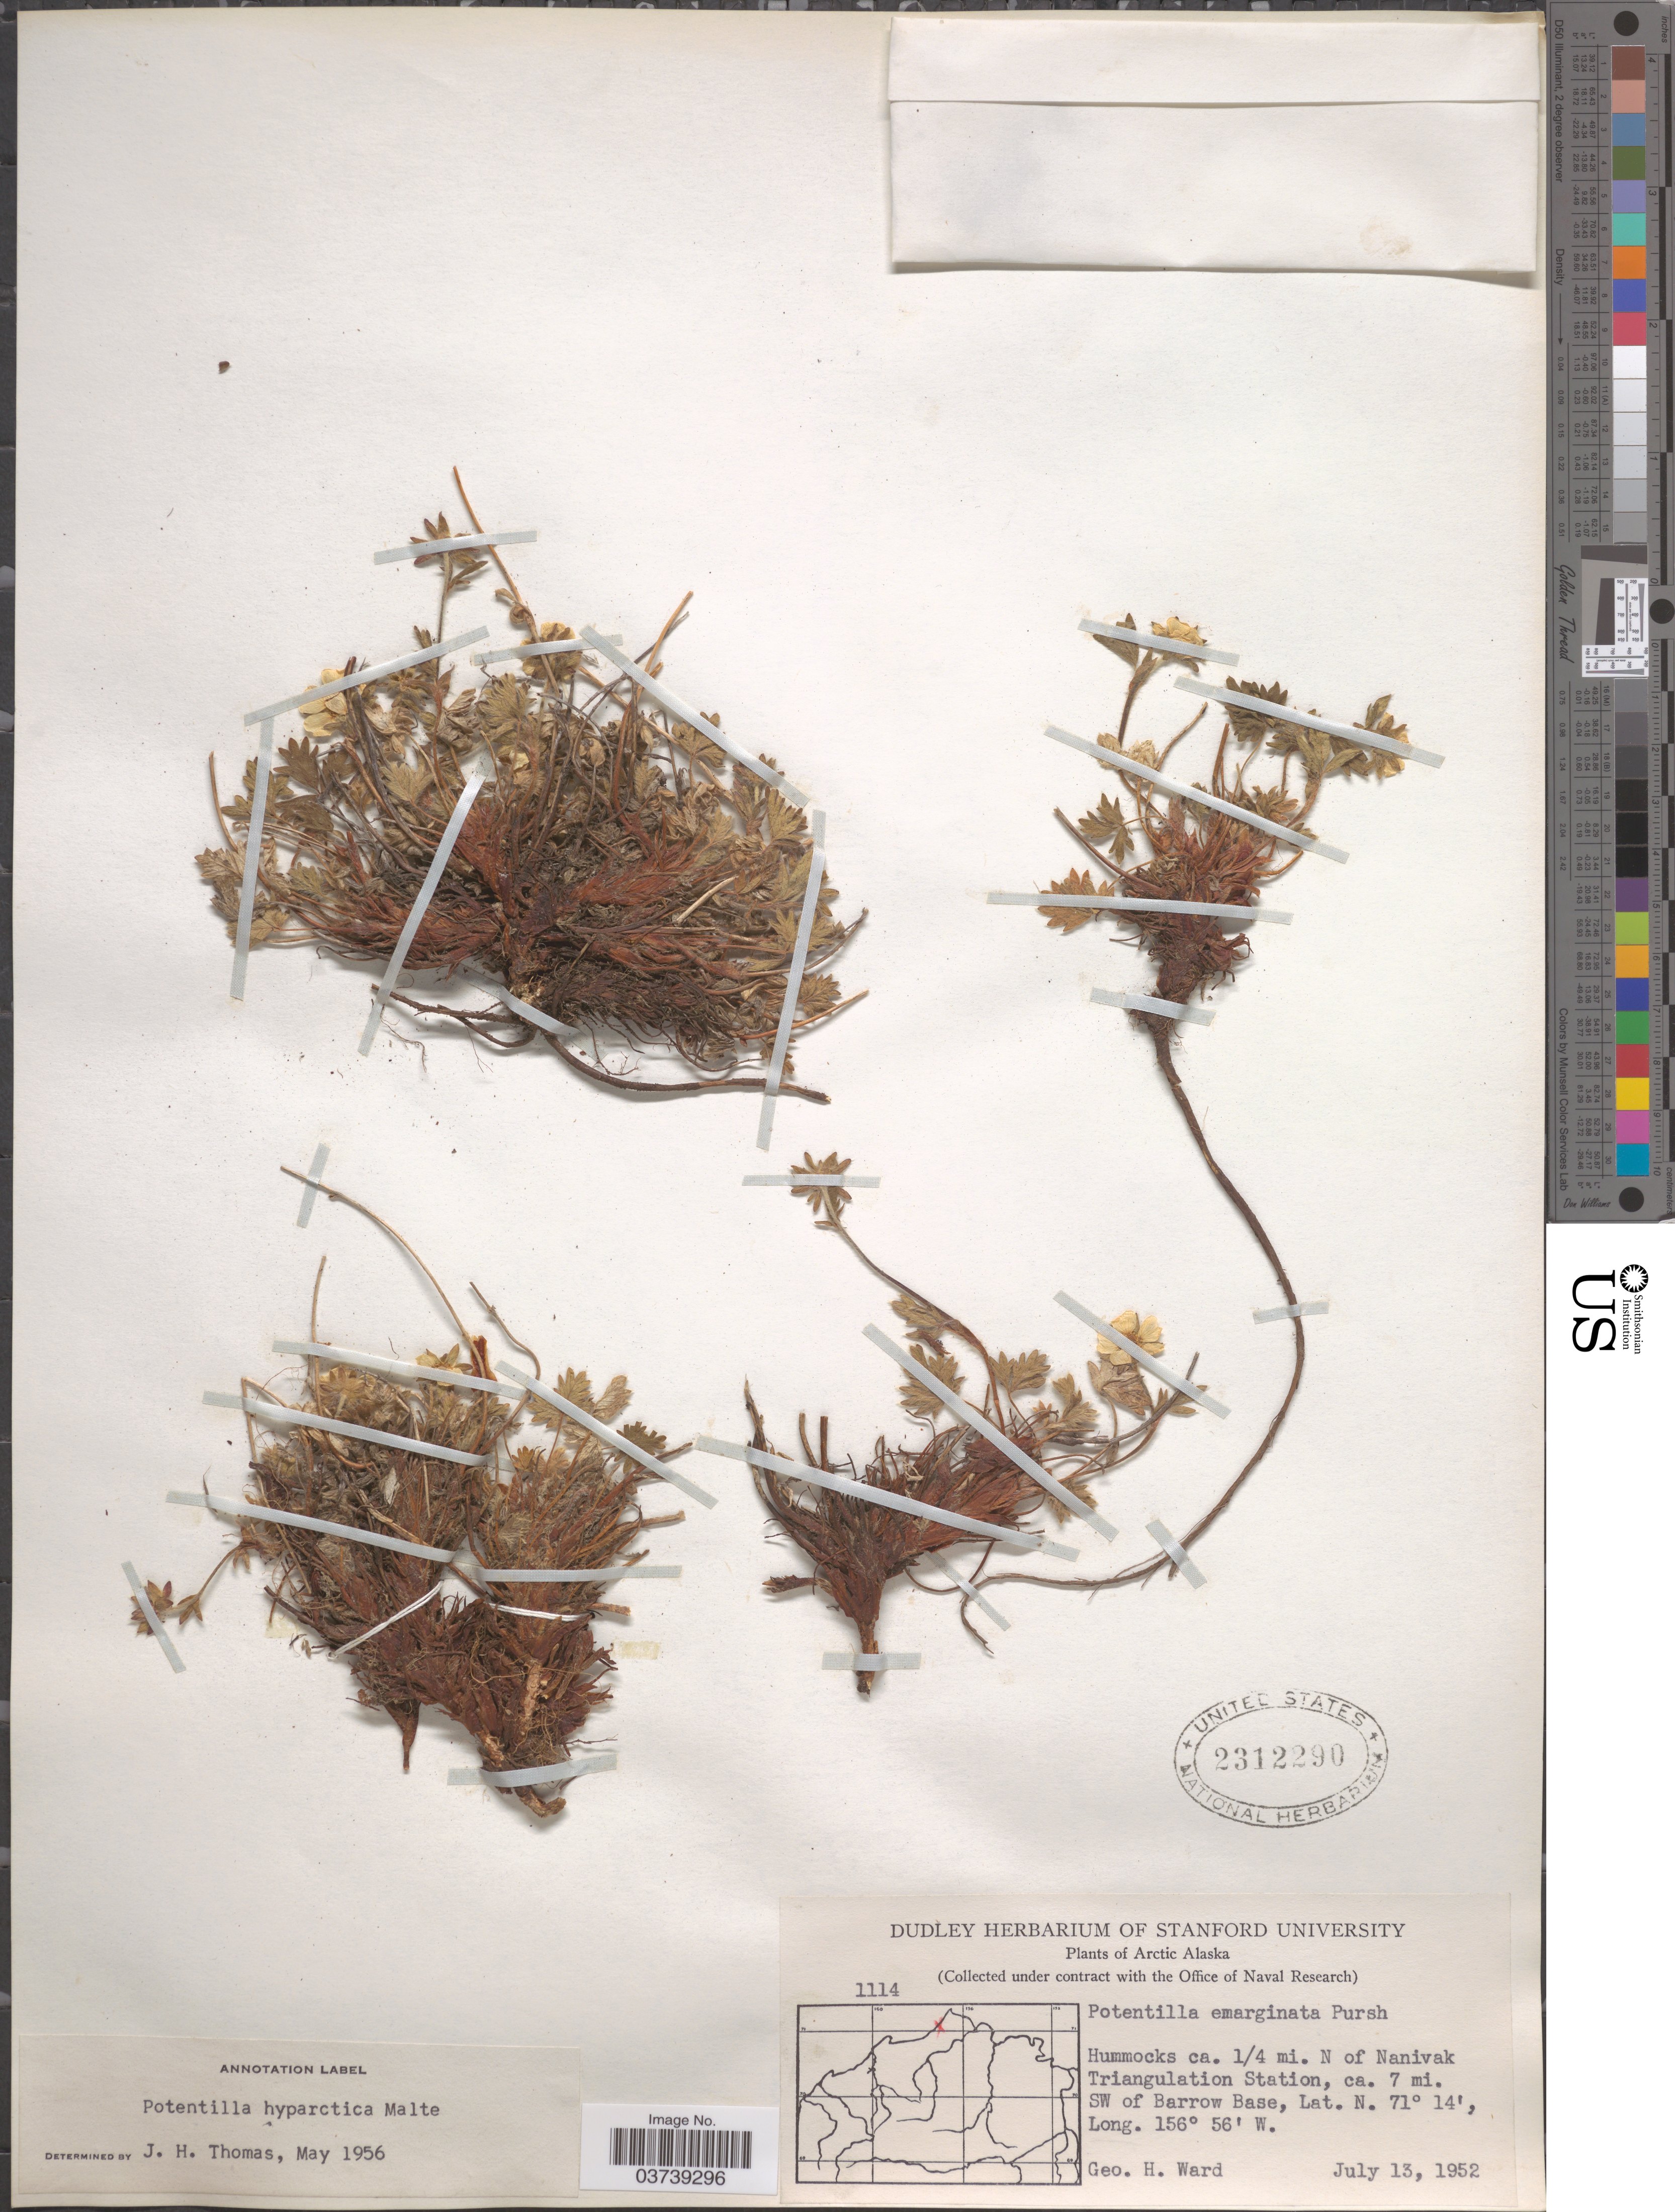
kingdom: Plantae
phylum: Tracheophyta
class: Magnoliopsida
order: Rosales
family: Rosaceae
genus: Potentilla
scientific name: Potentilla hyparctica subsp. hyparctica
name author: Malte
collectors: G. H. Ward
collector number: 1114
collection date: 1952-07-13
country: United States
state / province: Alaska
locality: Arctic Alaska. Hummocks ca. ¼ mi. N of Nanivak Triangulation Station, ca. 7 mi. SW of Barrow Base.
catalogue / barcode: US 2312290